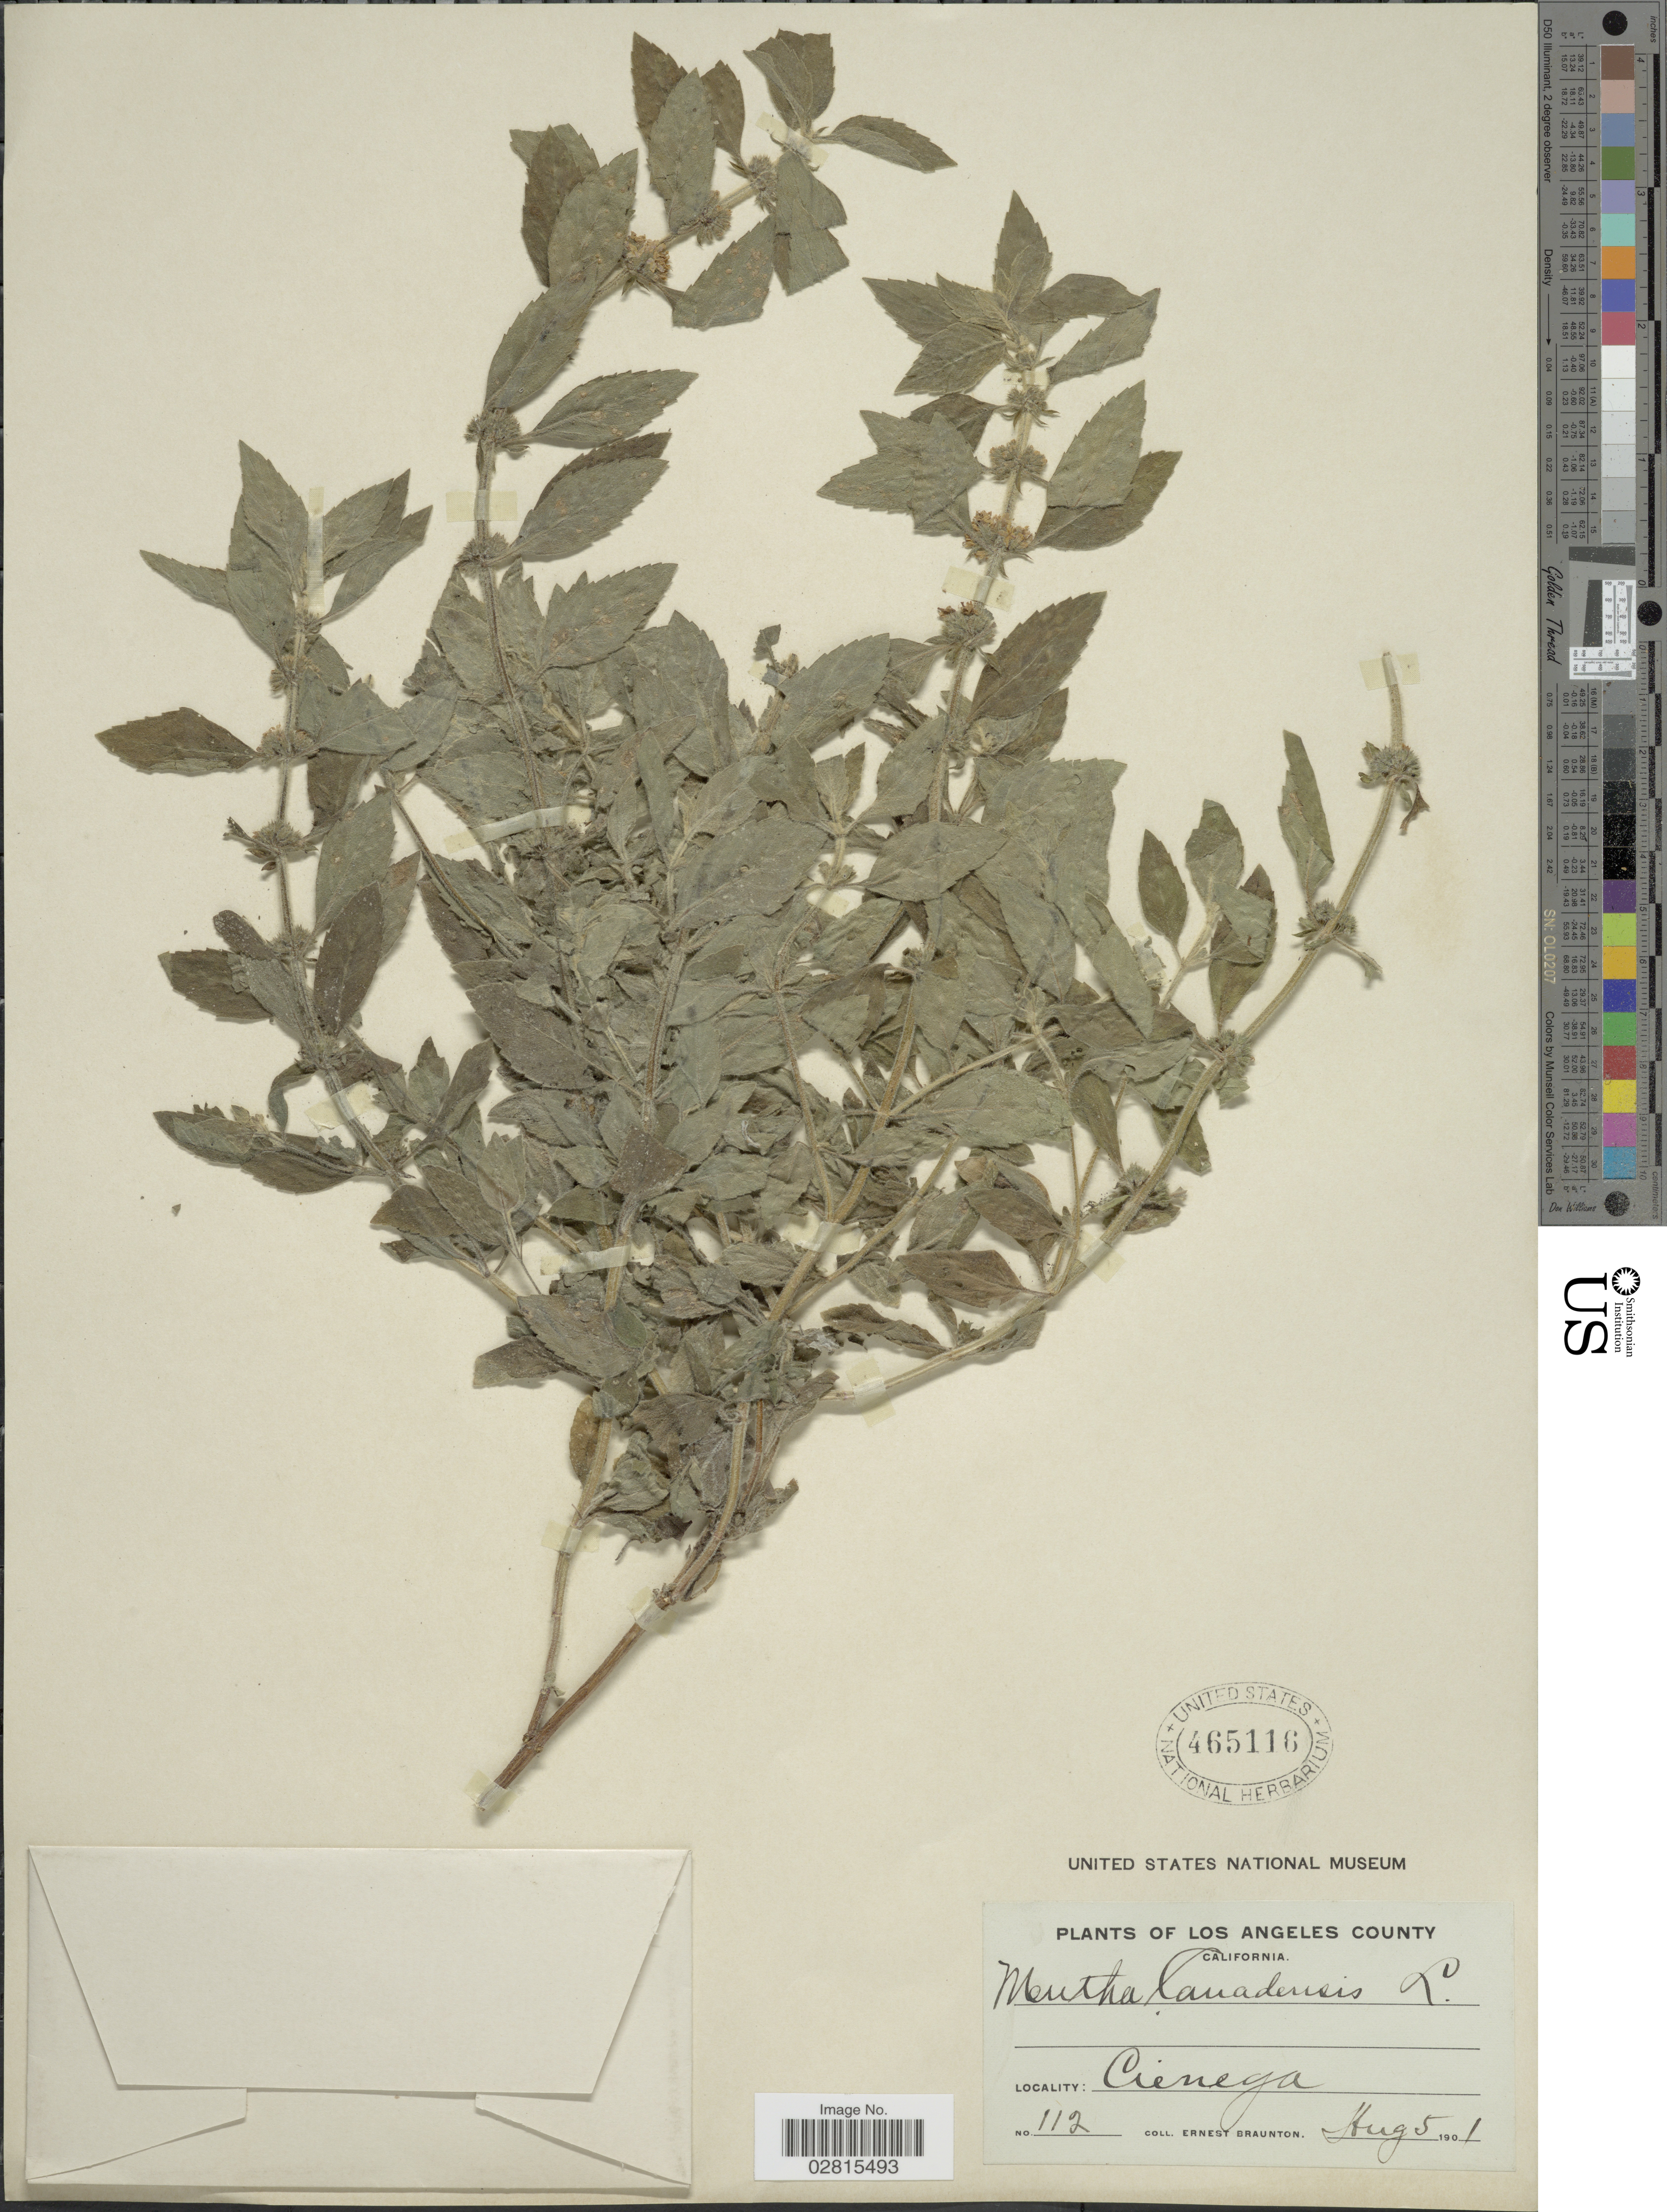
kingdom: Plantae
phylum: Tracheophyta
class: Magnoliopsida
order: Lamiales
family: Lamiaceae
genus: Mentha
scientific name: Mentha canadensis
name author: L.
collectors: E. Braunton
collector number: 112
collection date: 1901-08-05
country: United States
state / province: California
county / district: Los Angeles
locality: Los Angeles County, Cienega.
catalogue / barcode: US 465116